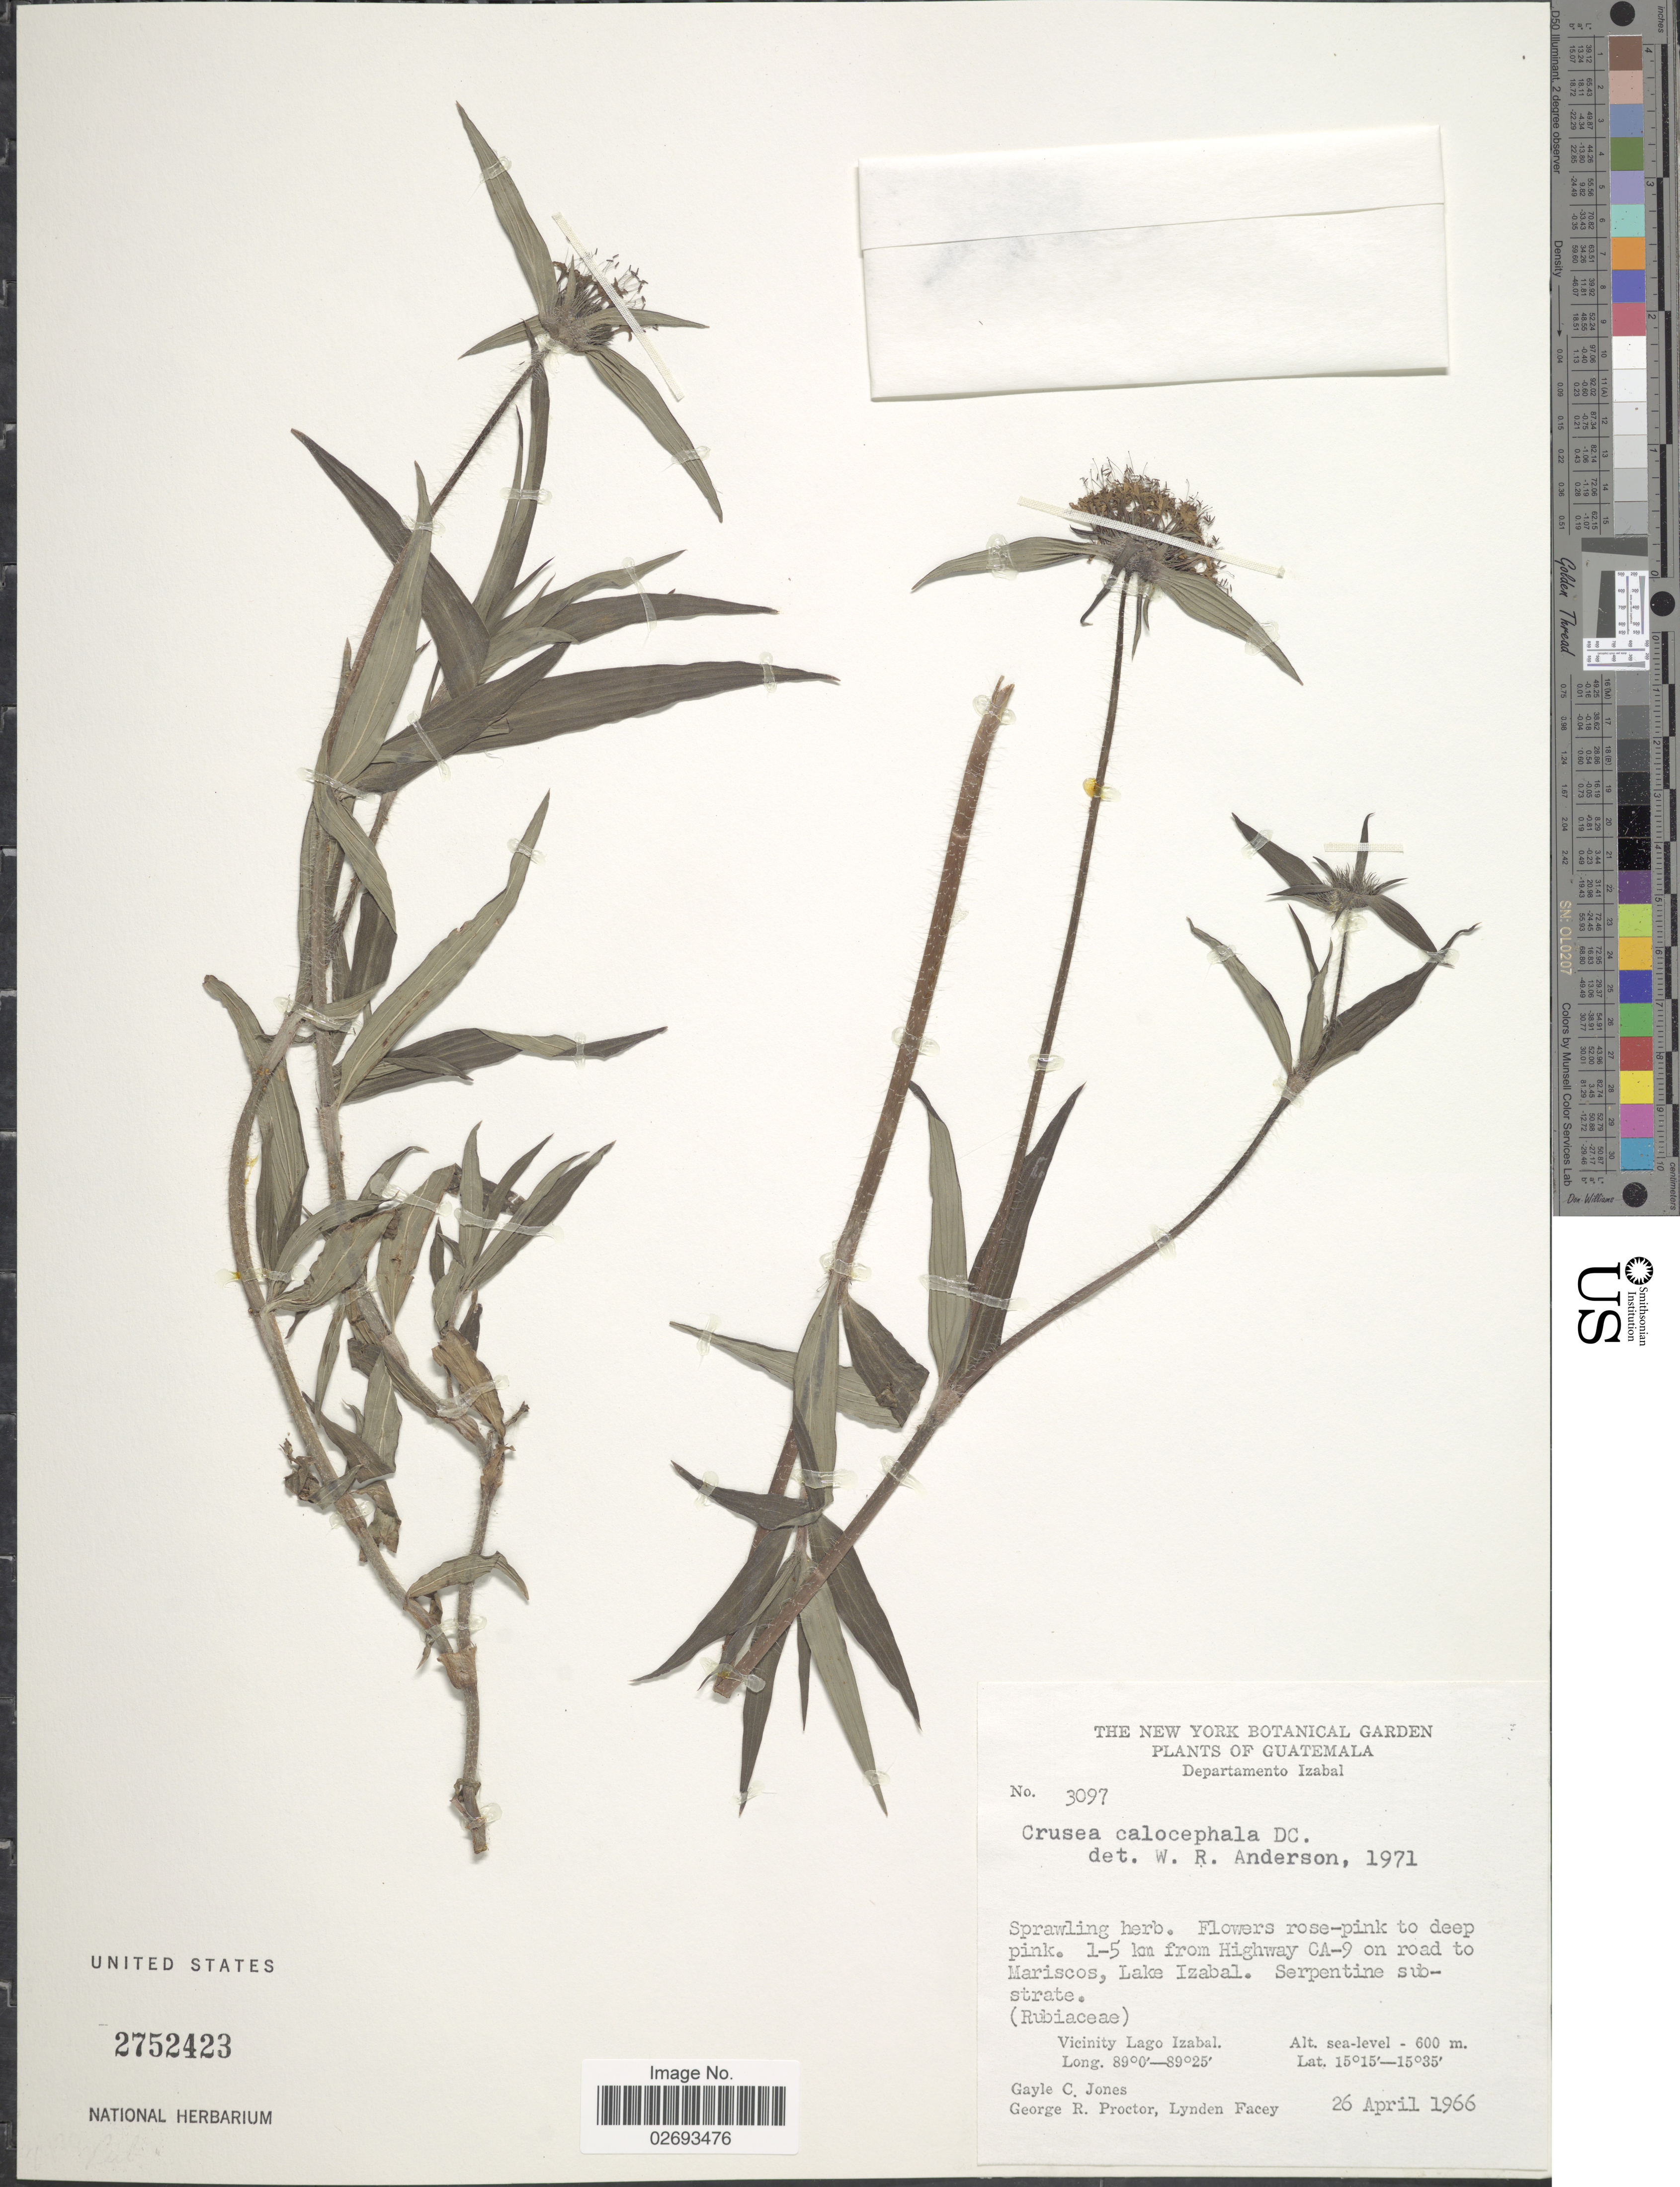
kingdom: Plantae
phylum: Tracheophyta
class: Magnoliopsida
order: Gentianales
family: Rubiaceae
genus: Crusea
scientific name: Crusea calocephala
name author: DC.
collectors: G. C. Jones, G. Proctor & L. Facey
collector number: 3097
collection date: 1966-04-26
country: Guatemala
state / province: Izabal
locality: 1-5 km from highway CA-9 on road to Mariscos, Lake Izabal. Vicinity of Lago Izabal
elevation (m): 0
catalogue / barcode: US 2752423